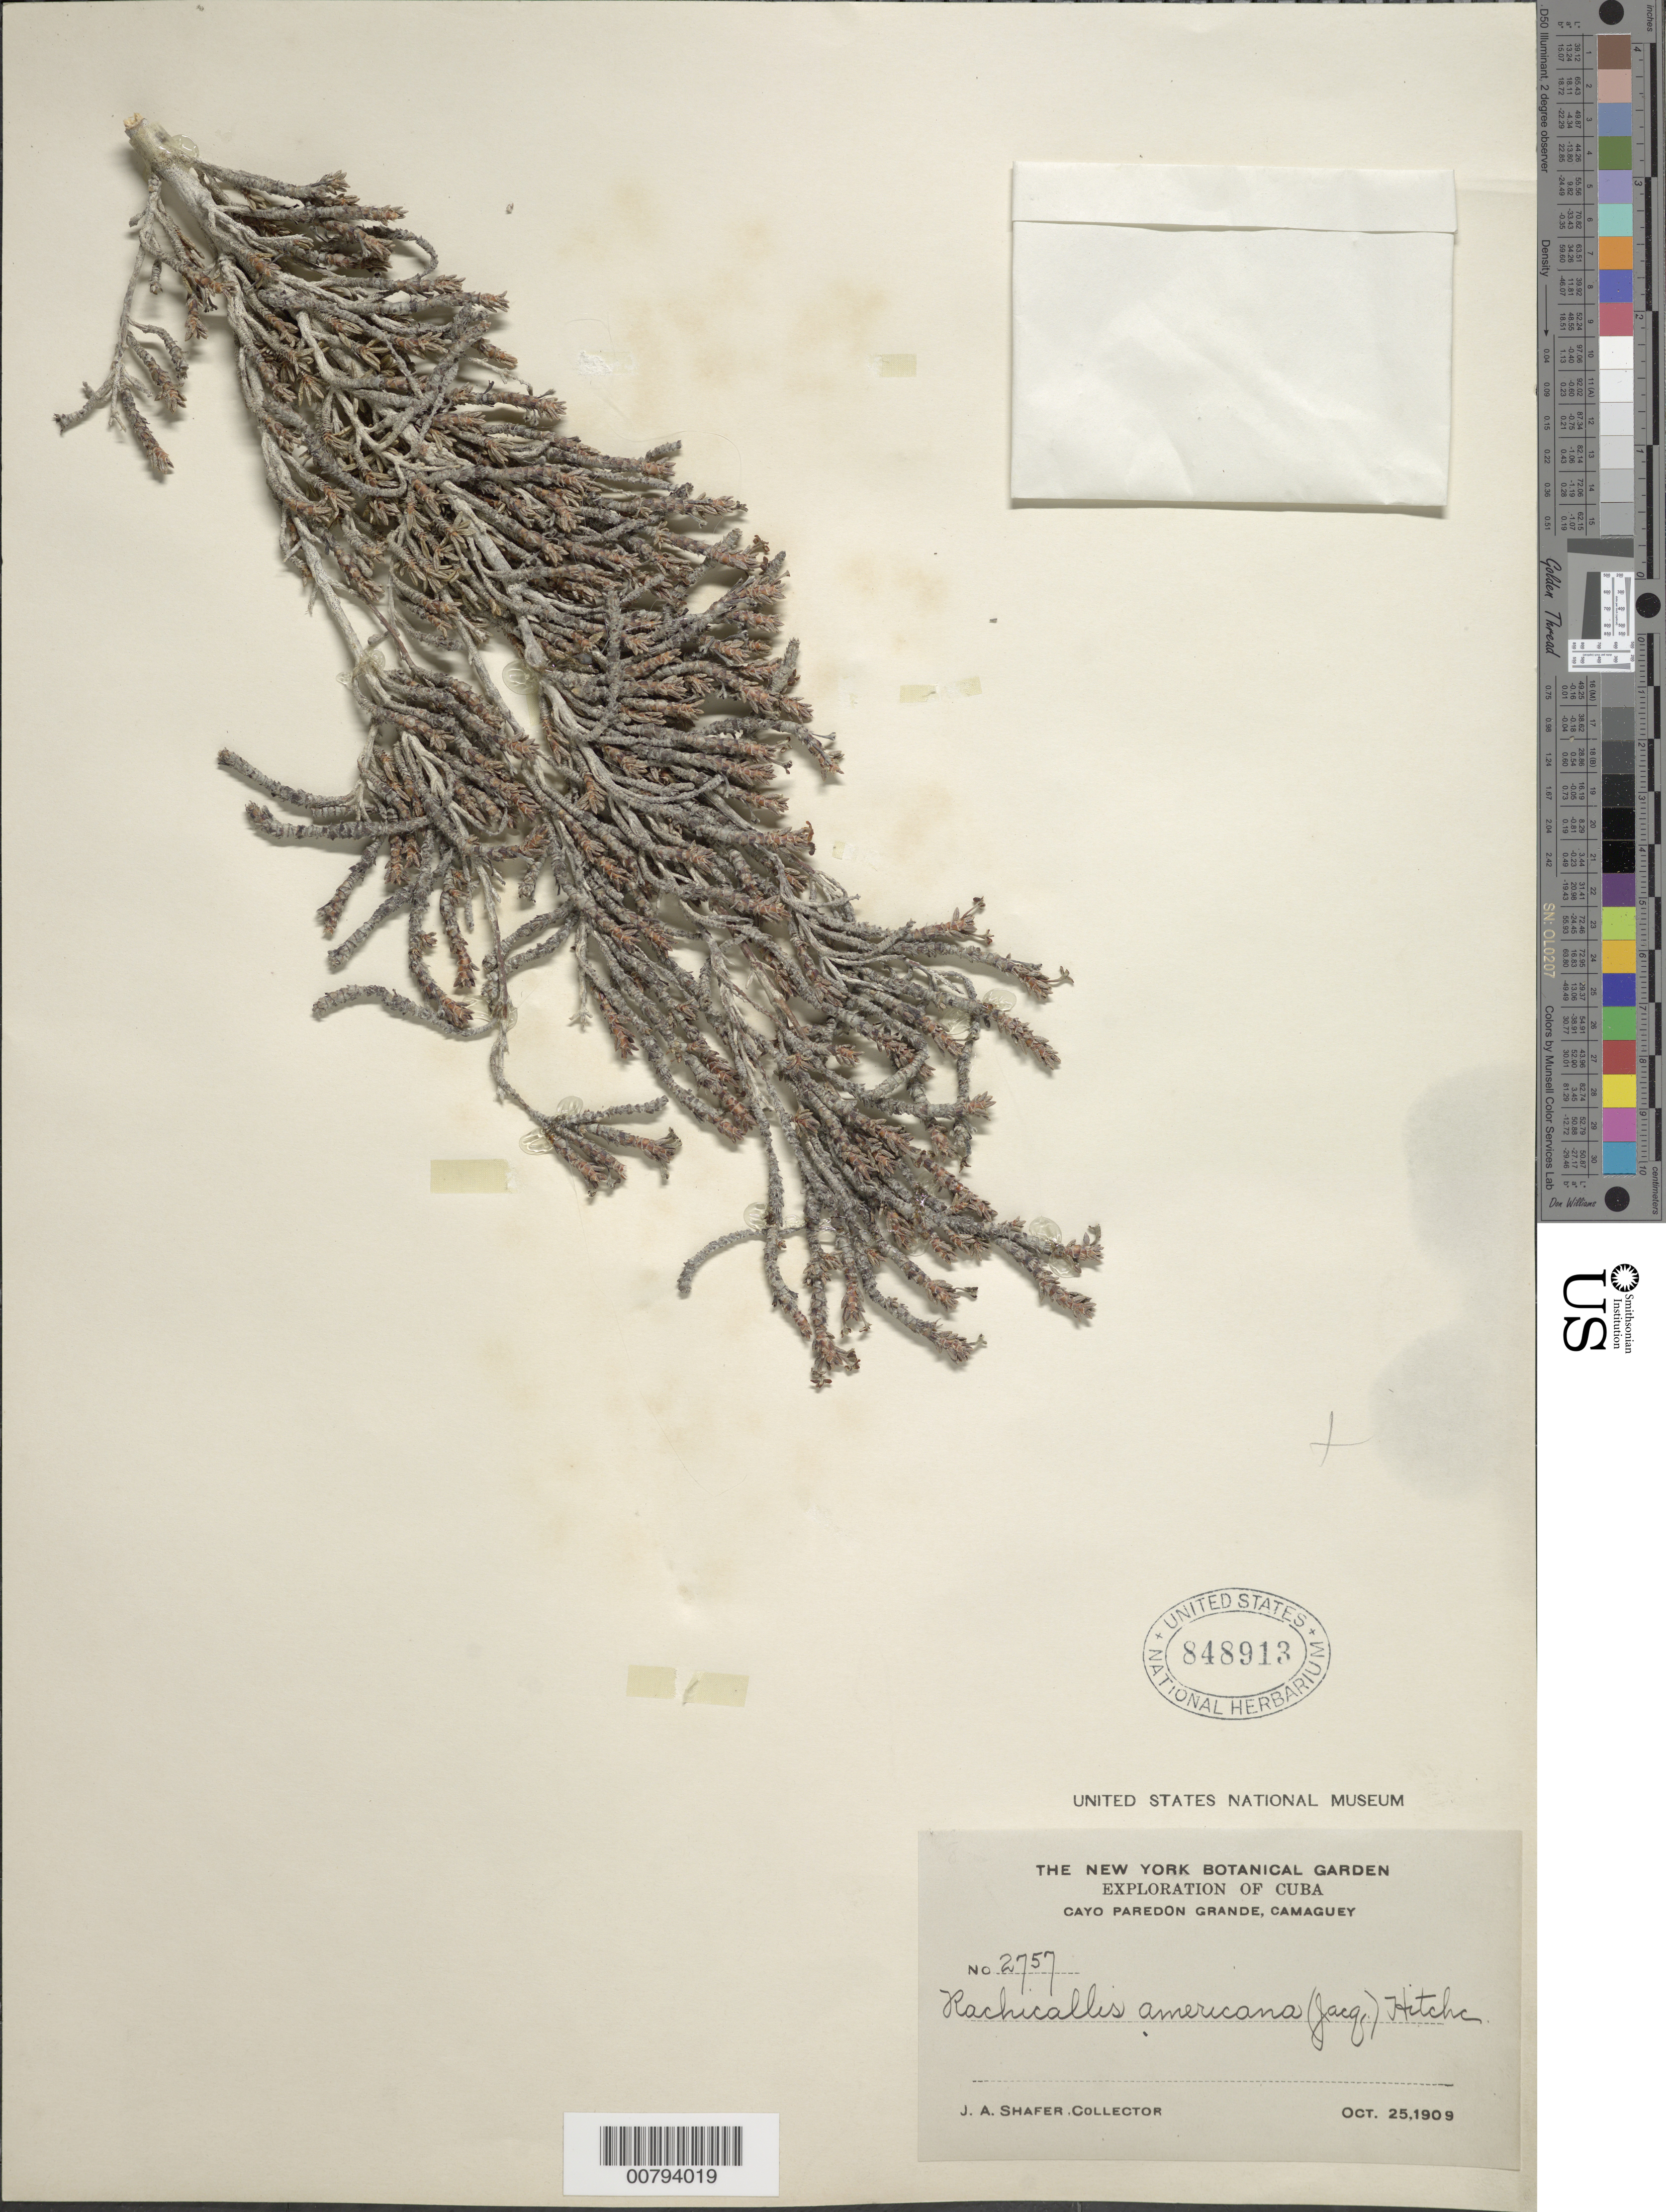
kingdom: Plantae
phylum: Tracheophyta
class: Magnoliopsida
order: Gentianales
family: Rubiaceae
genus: Rachicallis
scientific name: Rachicallis americana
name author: (Jacq.) Hitchc.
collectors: J. A. Shafer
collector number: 2757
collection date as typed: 25 Oct 1909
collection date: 1909-10-25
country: Cuba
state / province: Camaguey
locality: Cayo Paredon Grande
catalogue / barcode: US 848913